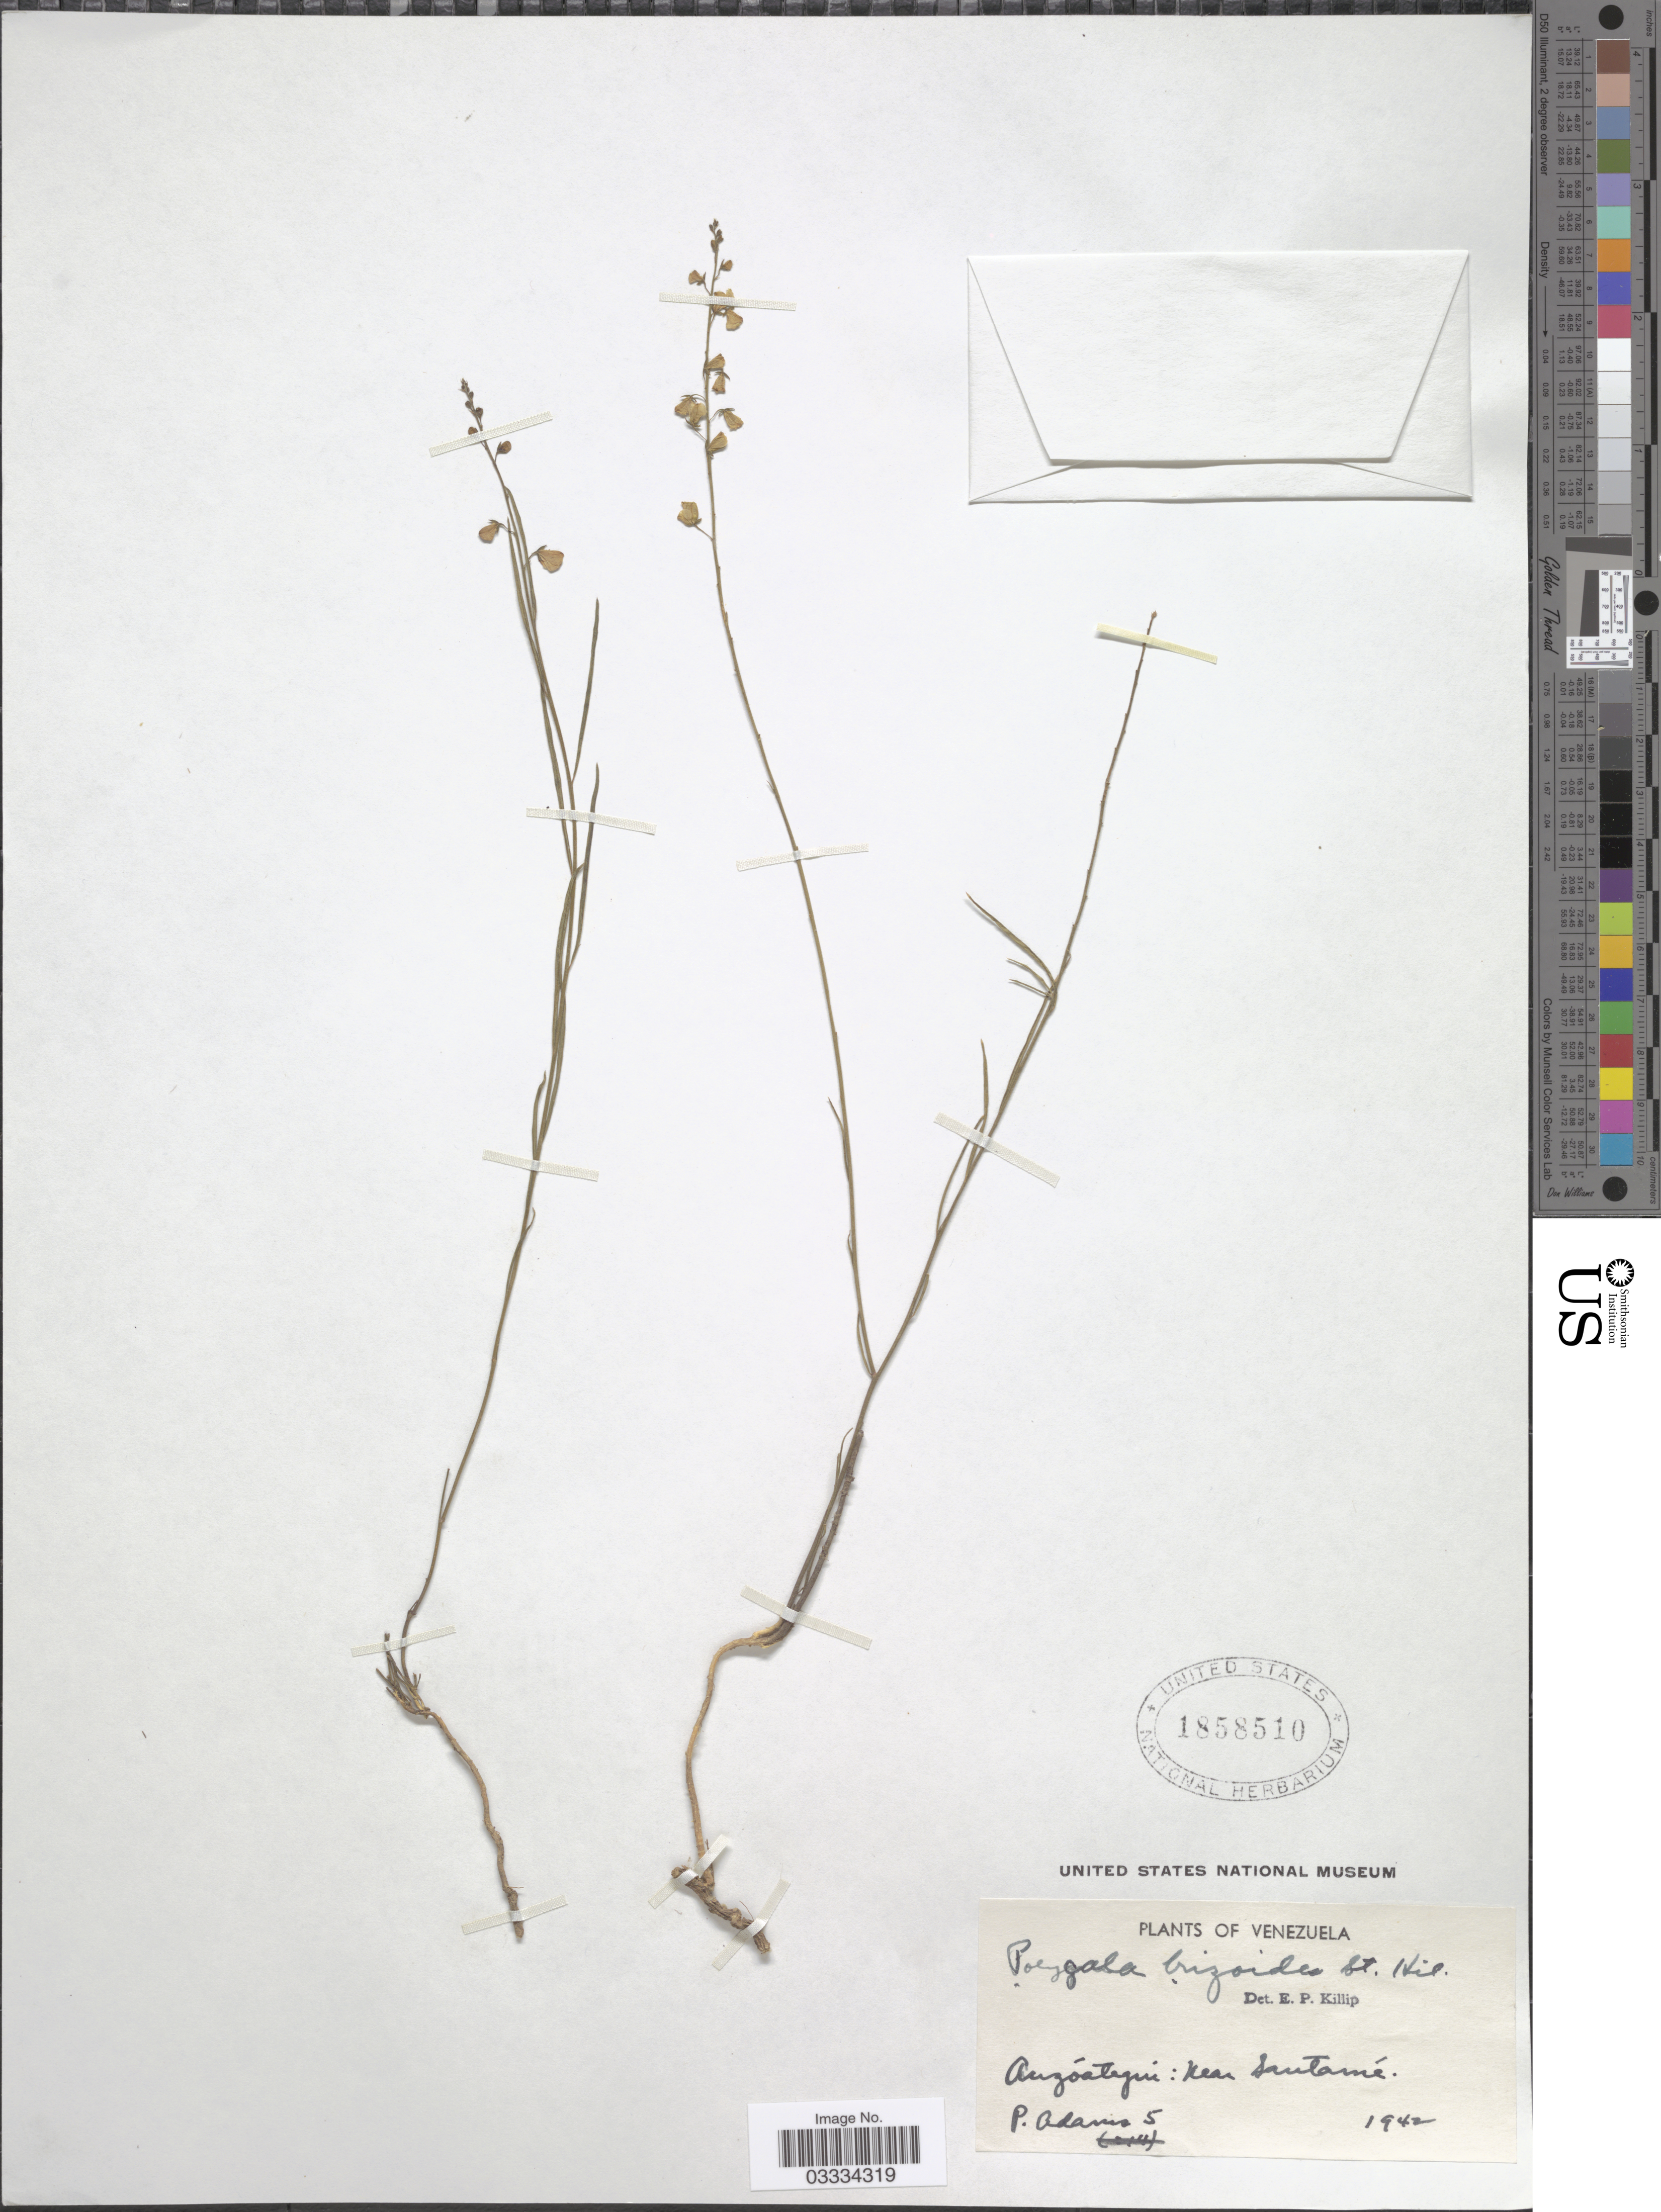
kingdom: Plantae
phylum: Tracheophyta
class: Magnoliopsida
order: Fabales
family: Polygalaceae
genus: Asemeia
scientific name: Asemeia violacea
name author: (Aubl.) J.F.B. Pastore & J.R. Abbott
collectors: P. Adams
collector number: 5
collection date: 1942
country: Venezuela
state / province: Anzoategui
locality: Near Santomé.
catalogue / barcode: US 1858510